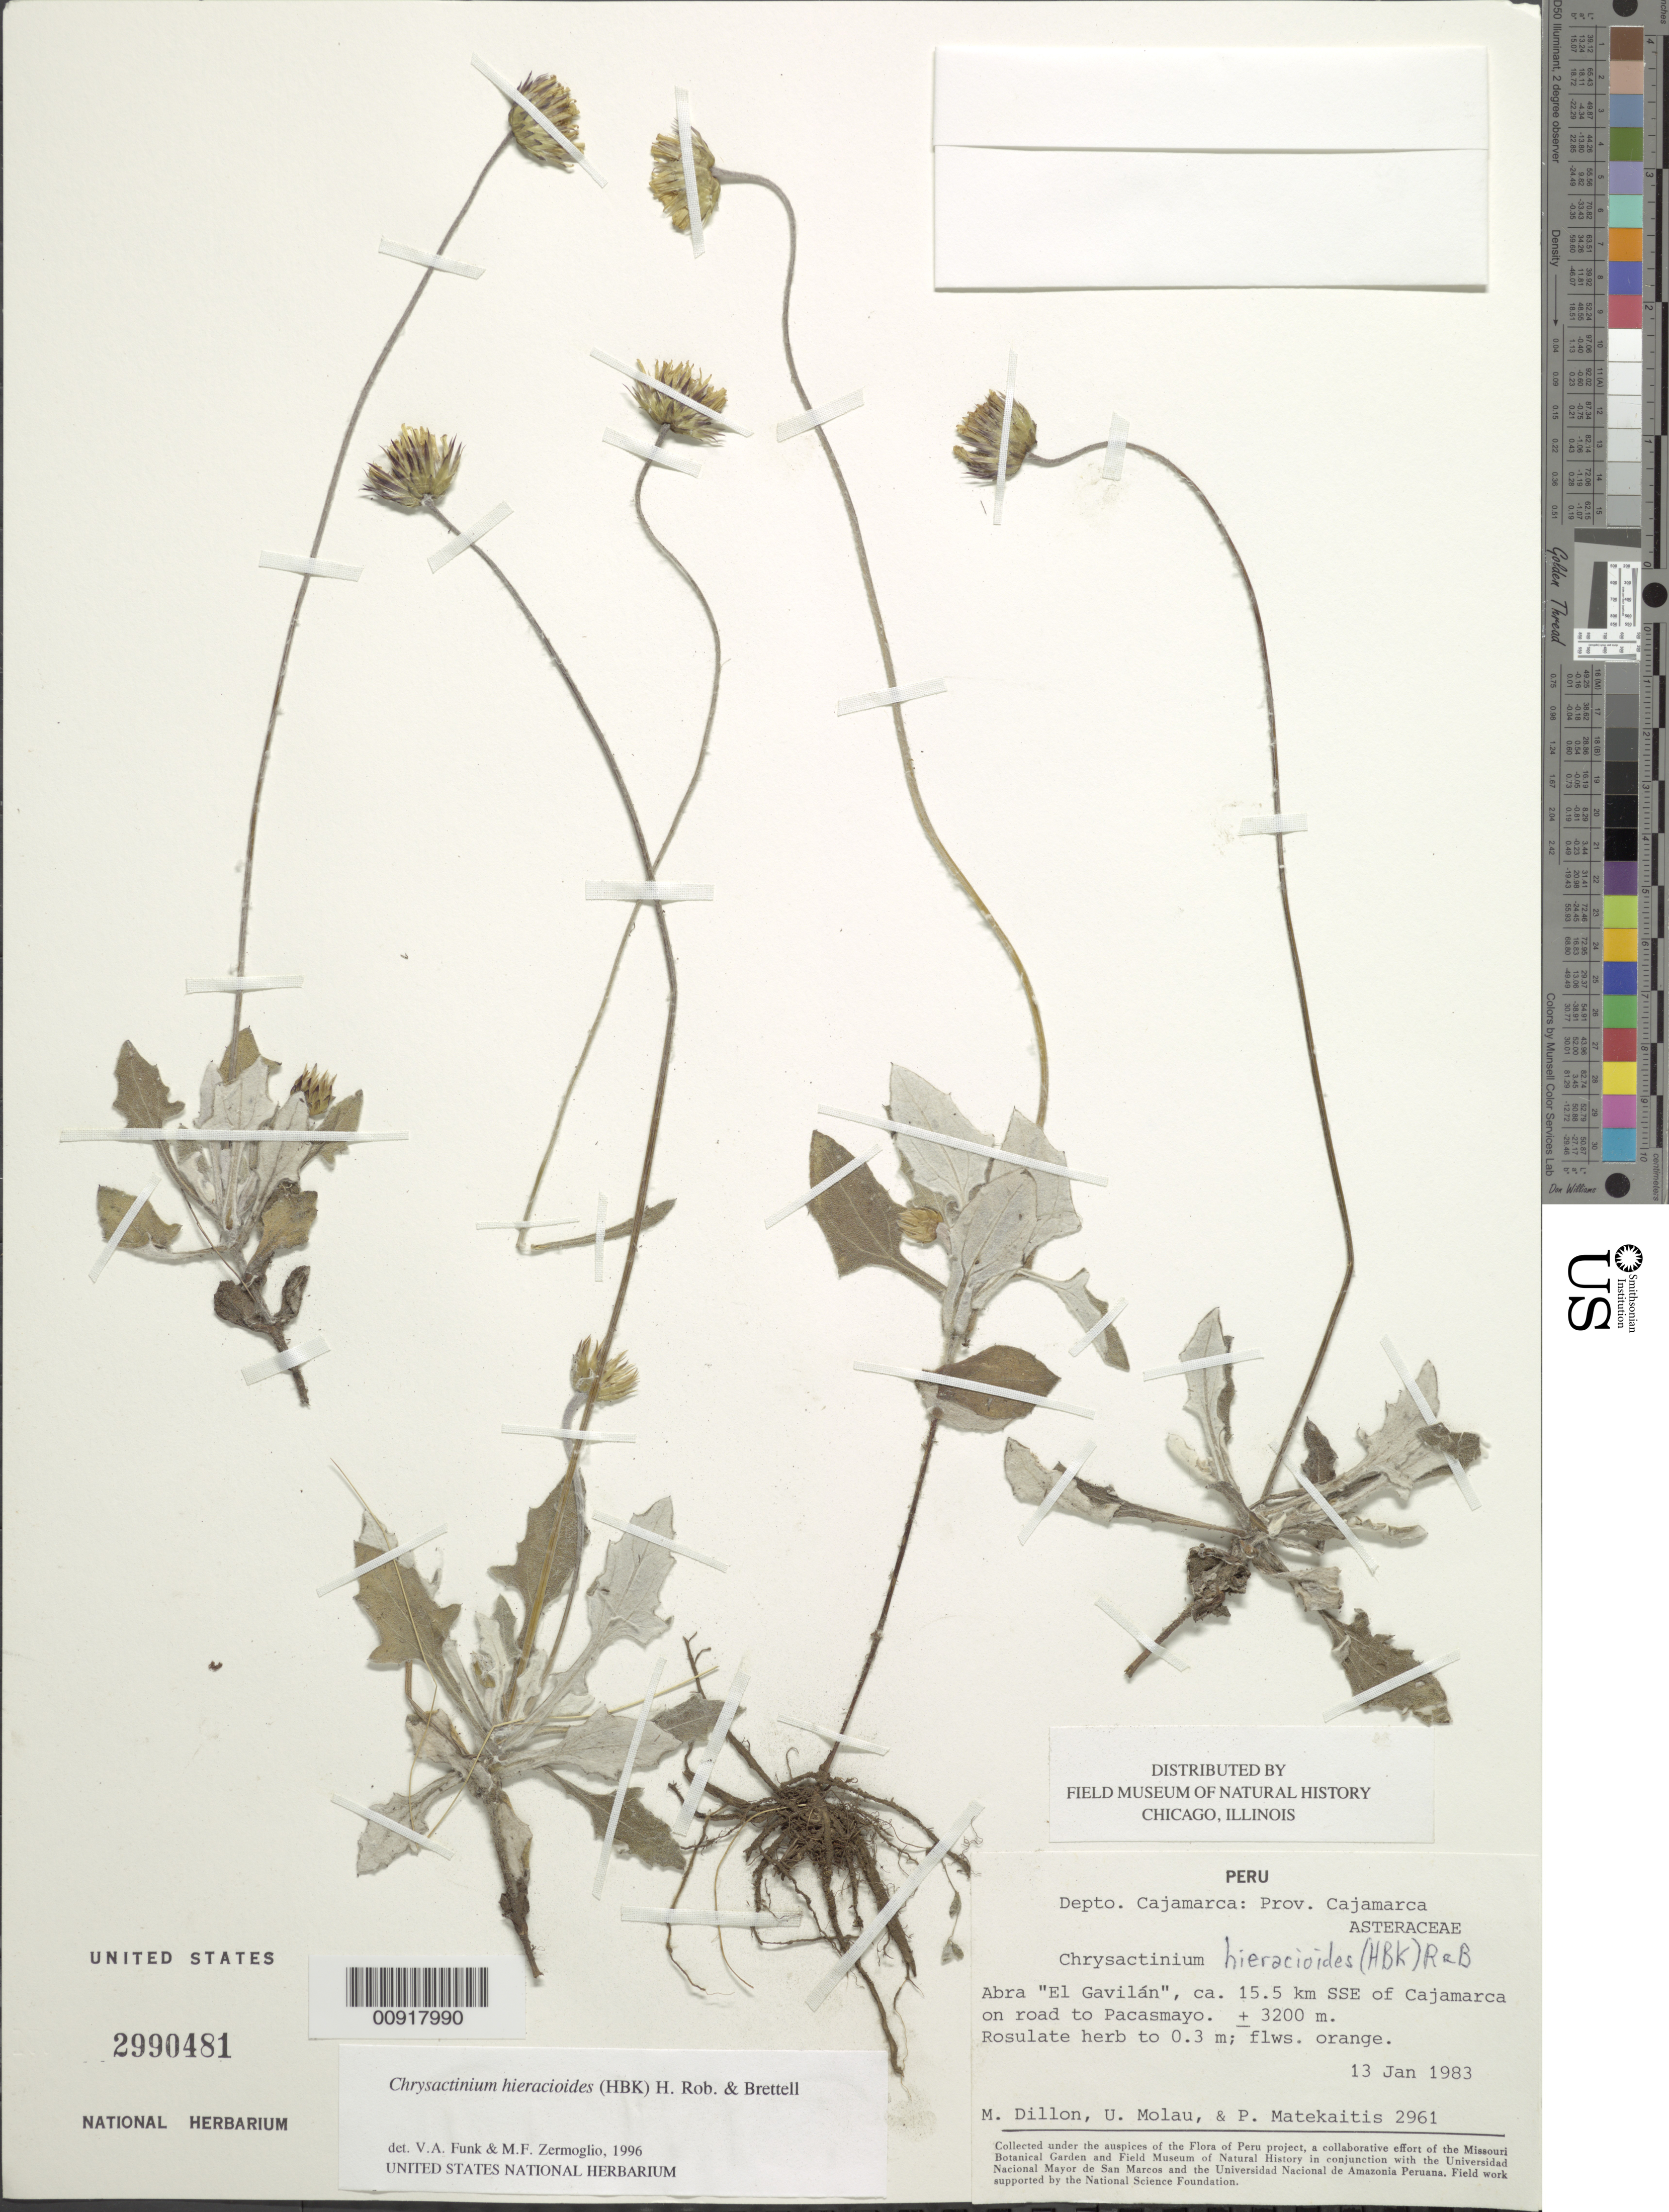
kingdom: Plantae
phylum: Tracheophyta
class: Magnoliopsida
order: Asterales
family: Asteraceae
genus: Chrysactinium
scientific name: Chrysactinium hieracioides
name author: (Kunth) H. Rob. & Brettell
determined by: Funk, V. A.; Zermoglio, M. F.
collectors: M. O. Dillon, U. Molau & P. Matekaitis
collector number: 2961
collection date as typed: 13 January 1983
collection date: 1983-01-13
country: Peru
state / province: Cajamarca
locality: Prov. Cajamarca, Dpto. Cajamaarca, Abra "El Gavilán", ca 15.5 km SSE of Cajamarca on road to Pacasmayo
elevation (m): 3200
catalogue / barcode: US 2990481